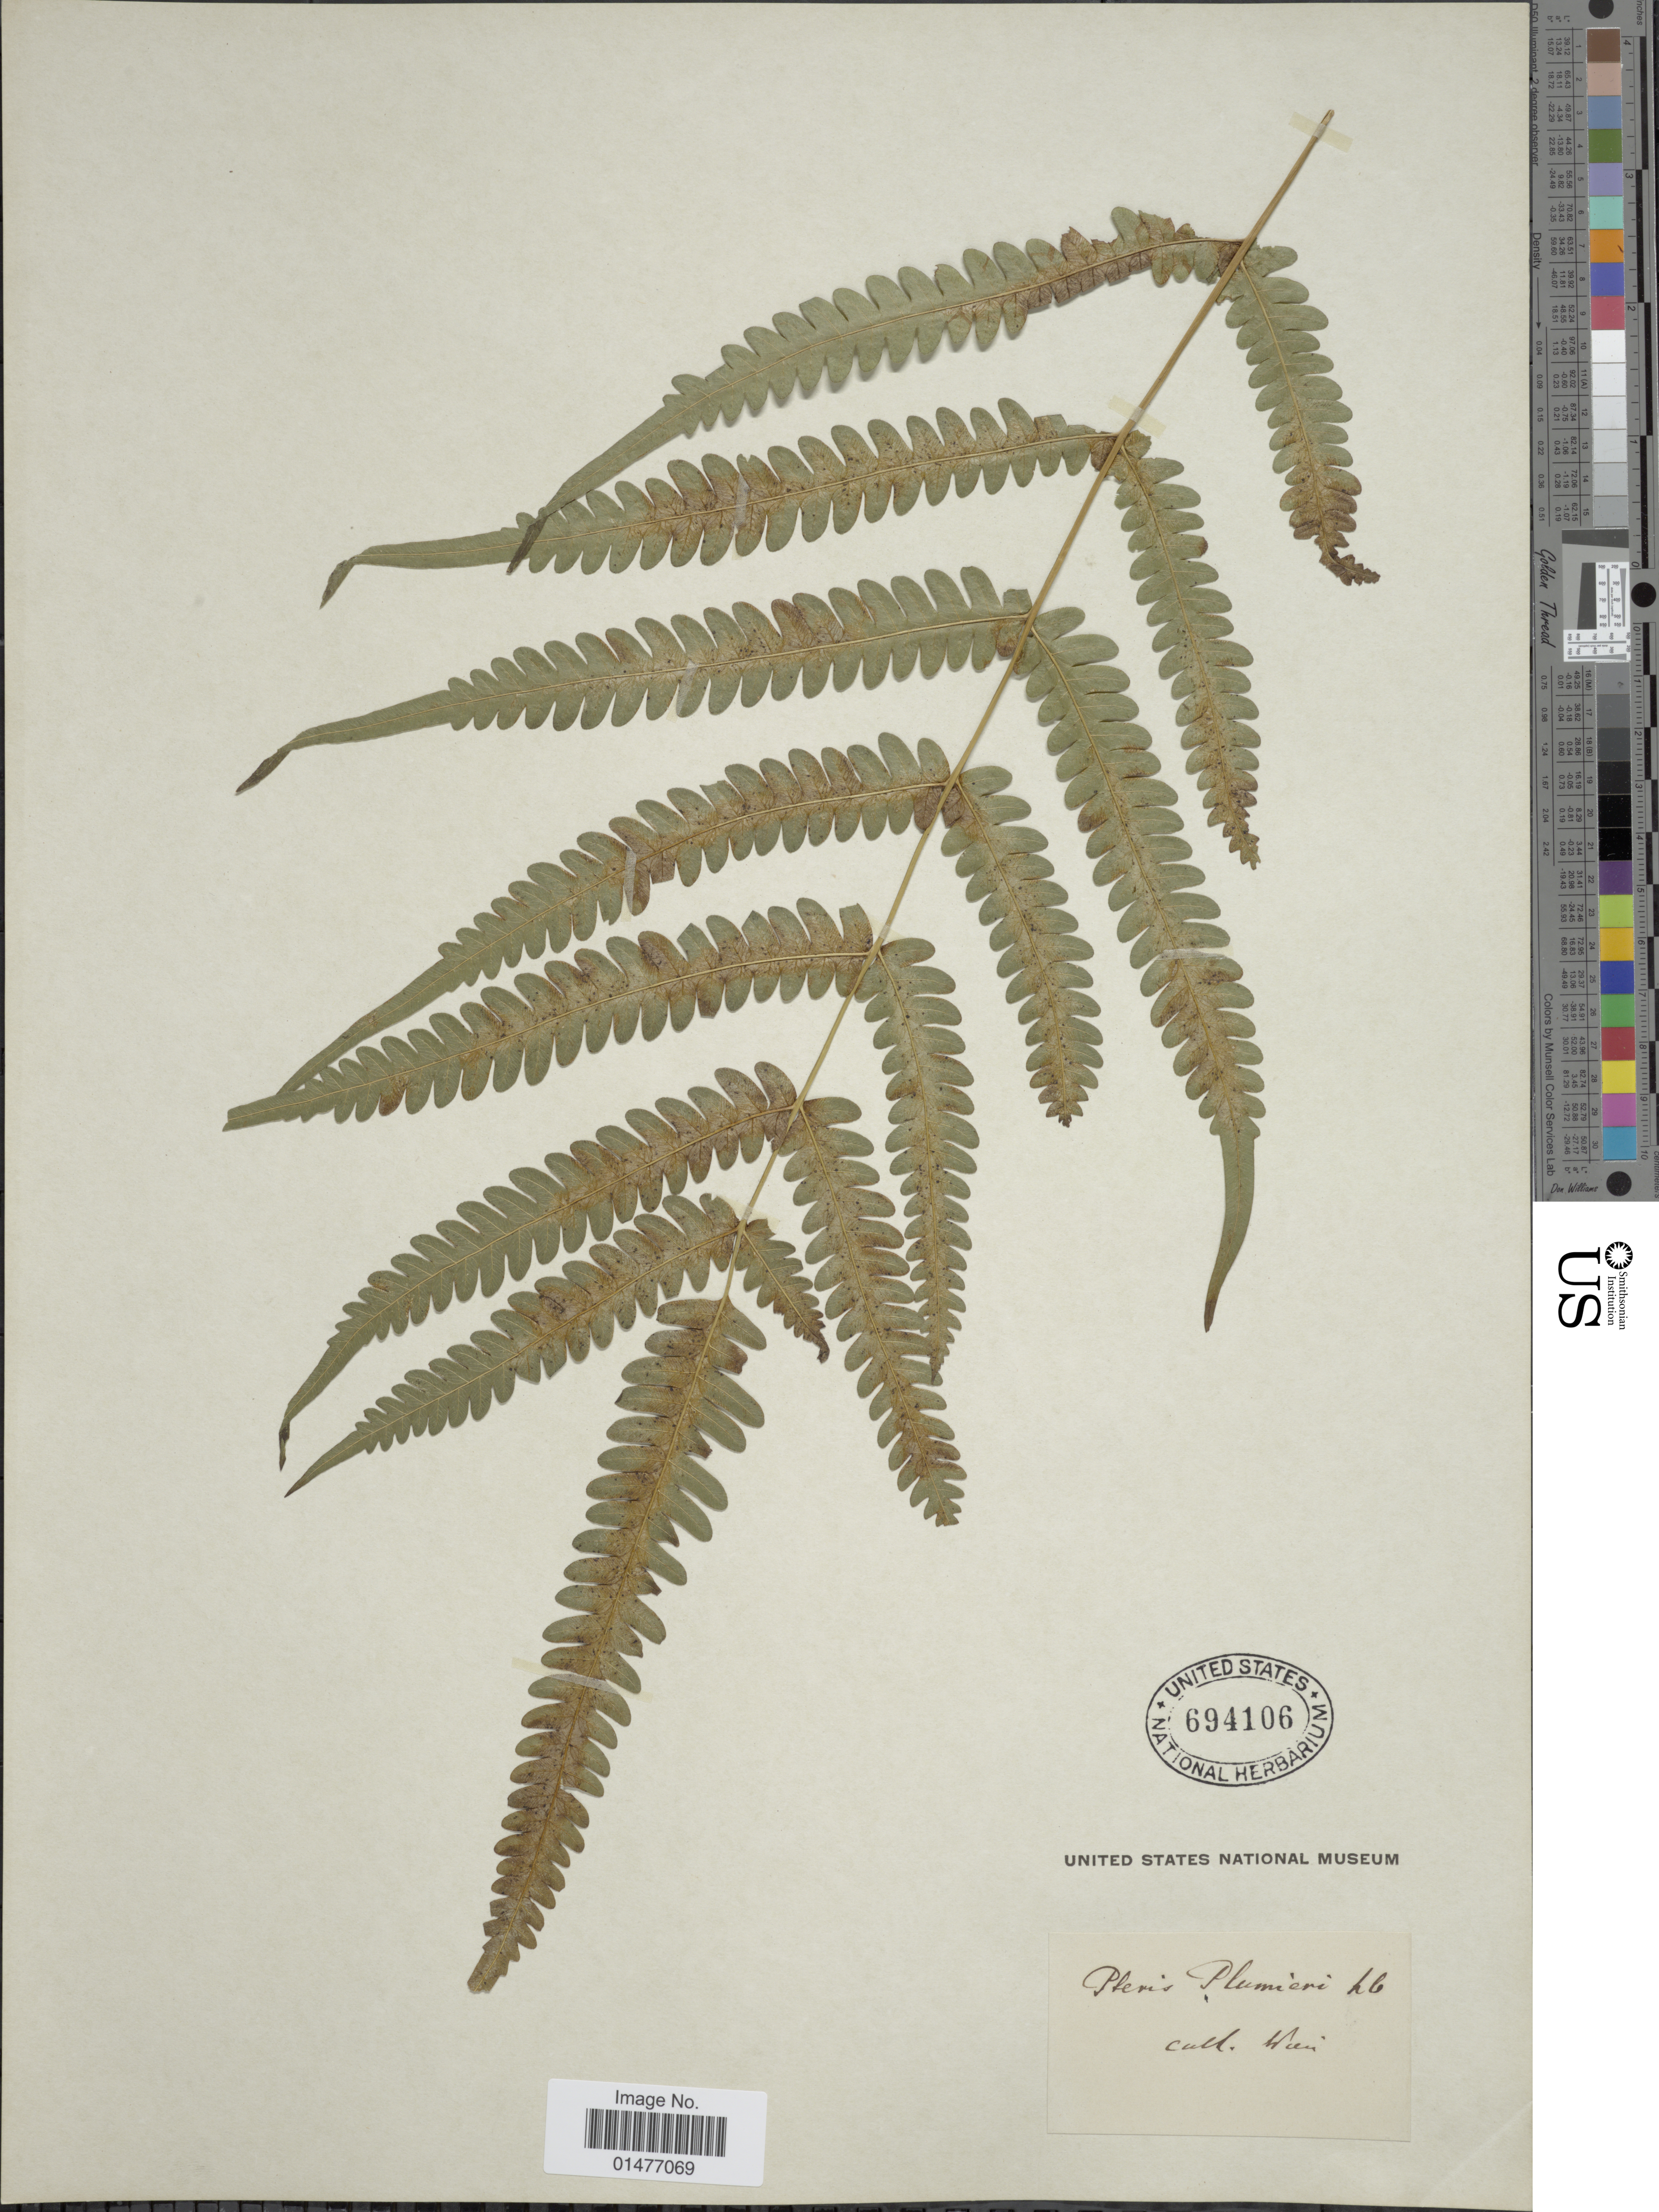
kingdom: Plantae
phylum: Tracheophyta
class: Polypodiopsida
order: Polypodiales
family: Pteridaceae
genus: Pteris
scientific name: Pteris quadriaurita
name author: Retz.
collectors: Wien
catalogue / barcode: US 694106